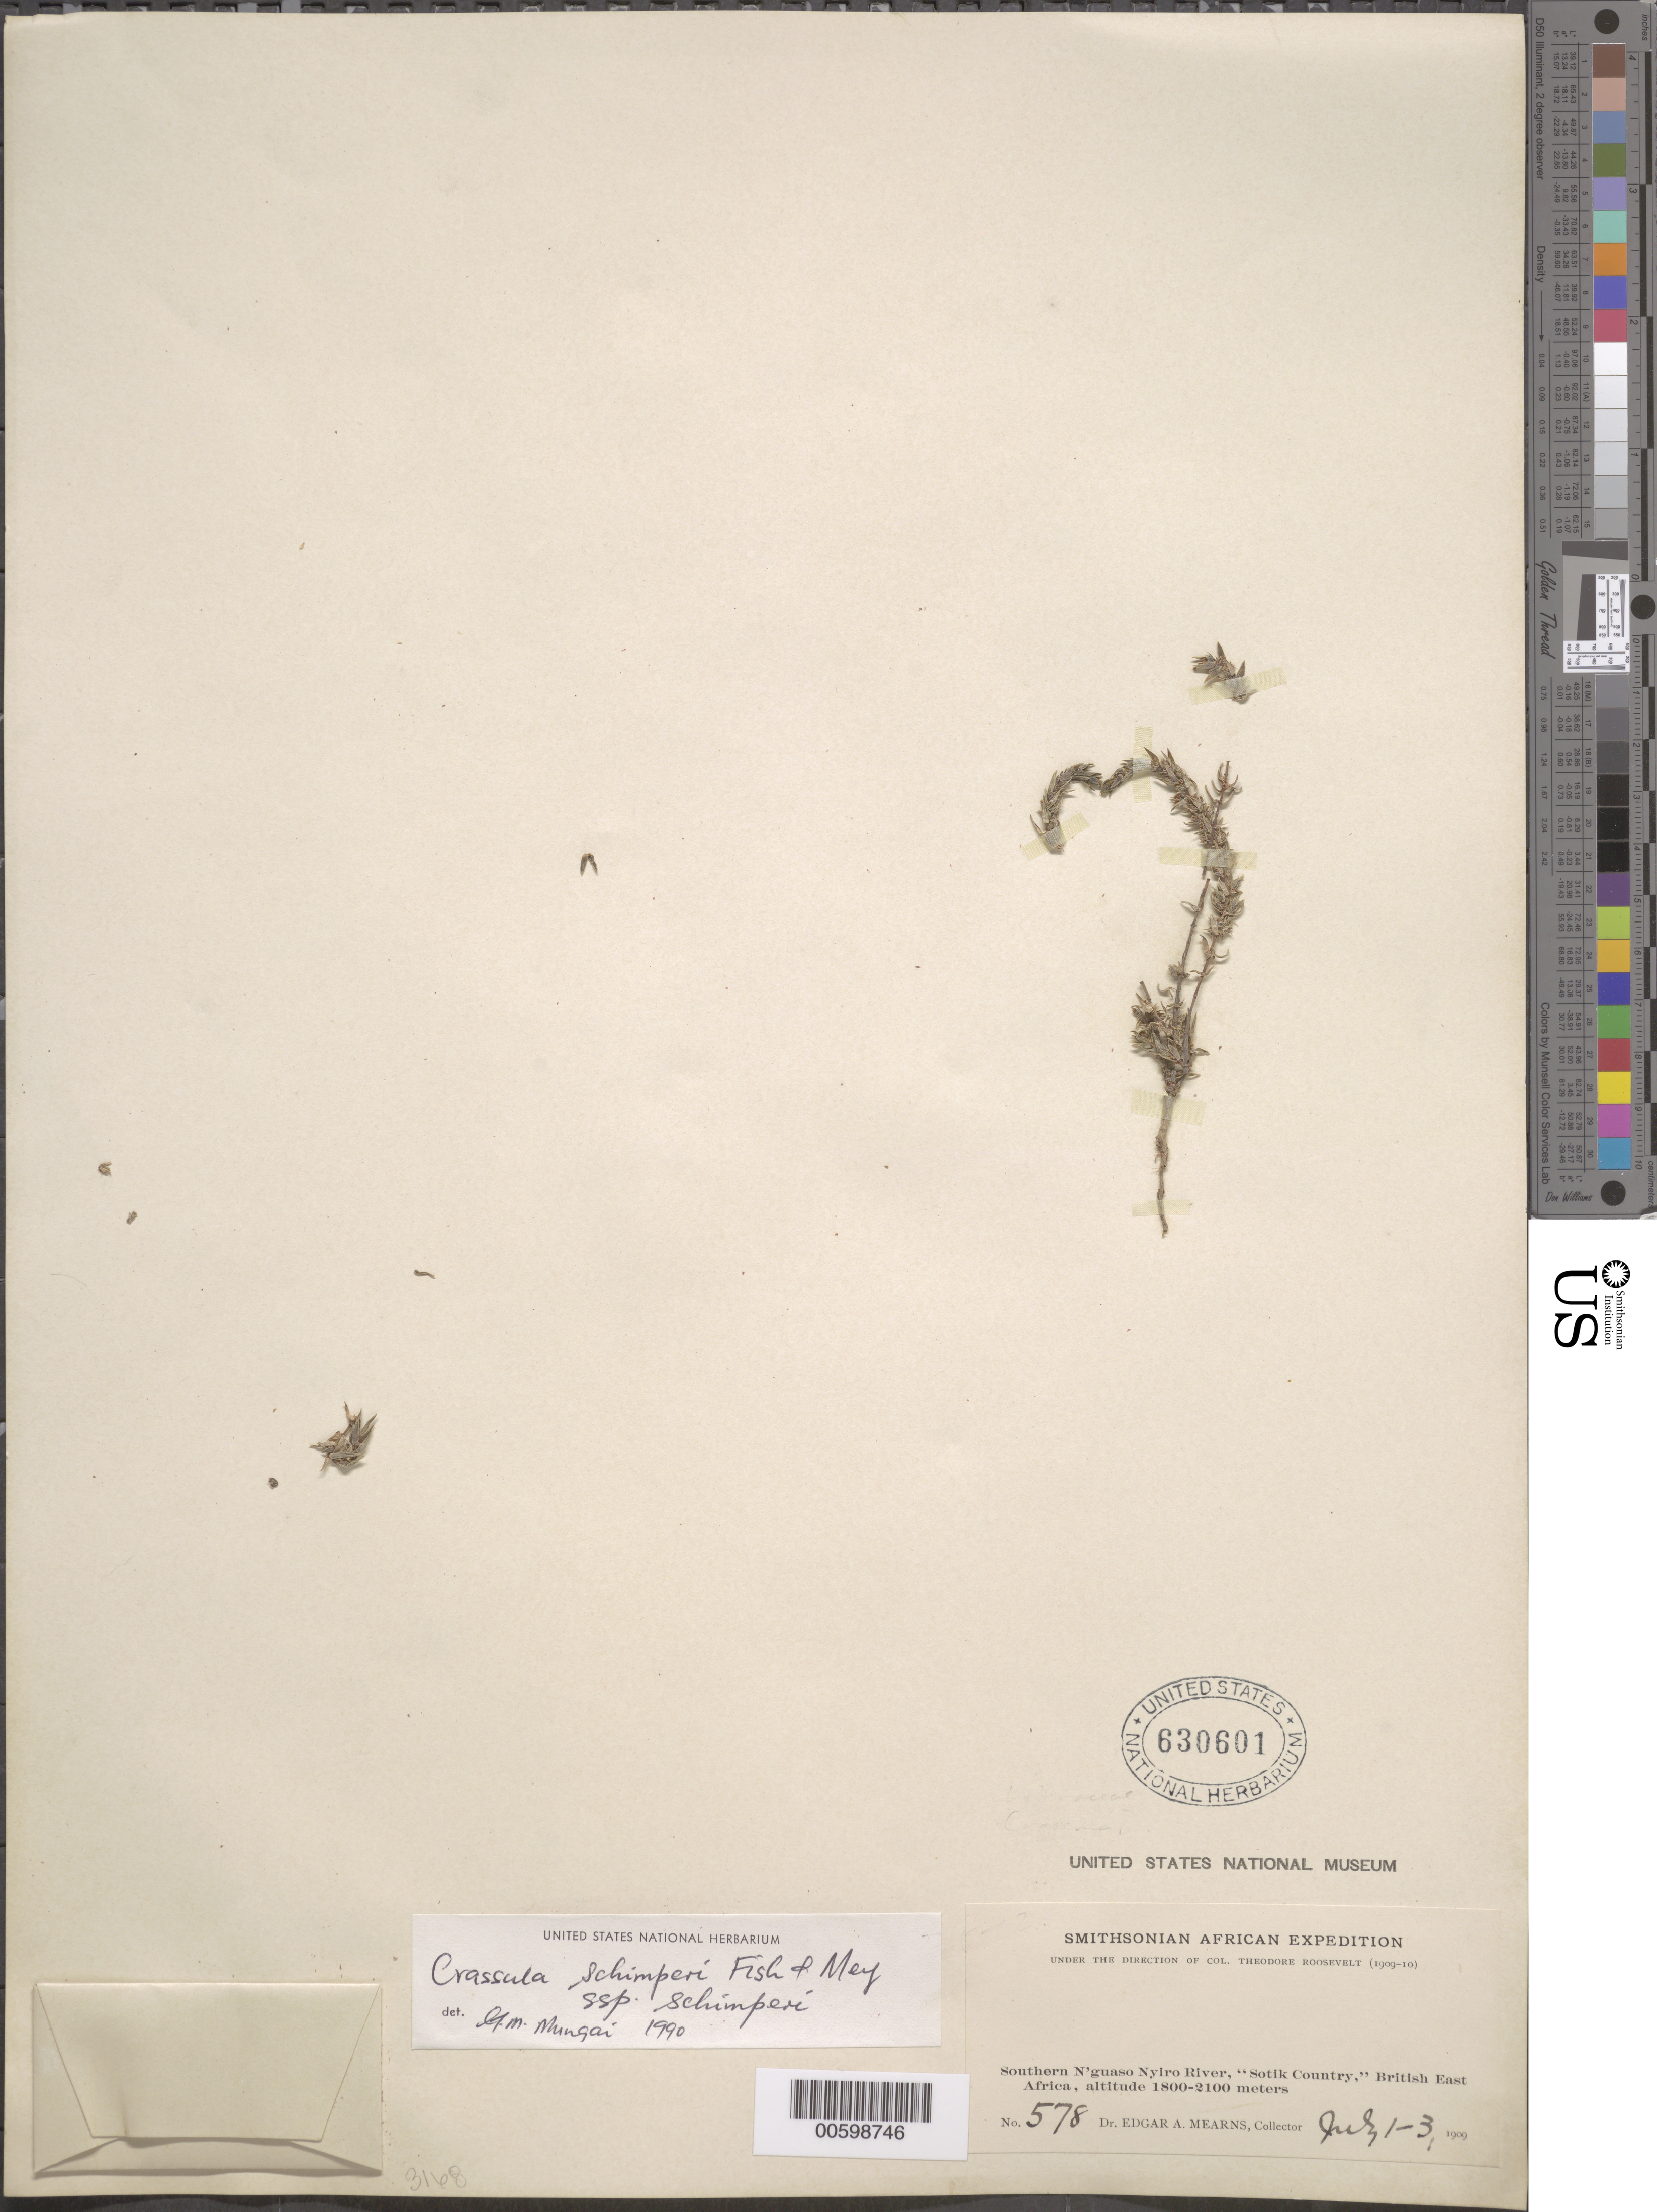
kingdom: Plantae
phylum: Tracheophyta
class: Magnoliopsida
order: Saxifragales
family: Crassulaceae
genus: Crassula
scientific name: Crassula schimperi subsp. schimperi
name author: Fisch. & C.A. Mey.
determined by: Mungai, G. M.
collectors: E. A. Mearns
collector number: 578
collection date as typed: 01 Jul 1909 to 03 Jul 1909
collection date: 1909-07-01/1909-07-03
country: Kenya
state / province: Bomet / Narok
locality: Southern N'guaso Nyiro river, " Sotik Country"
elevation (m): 1800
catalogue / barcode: US 630601